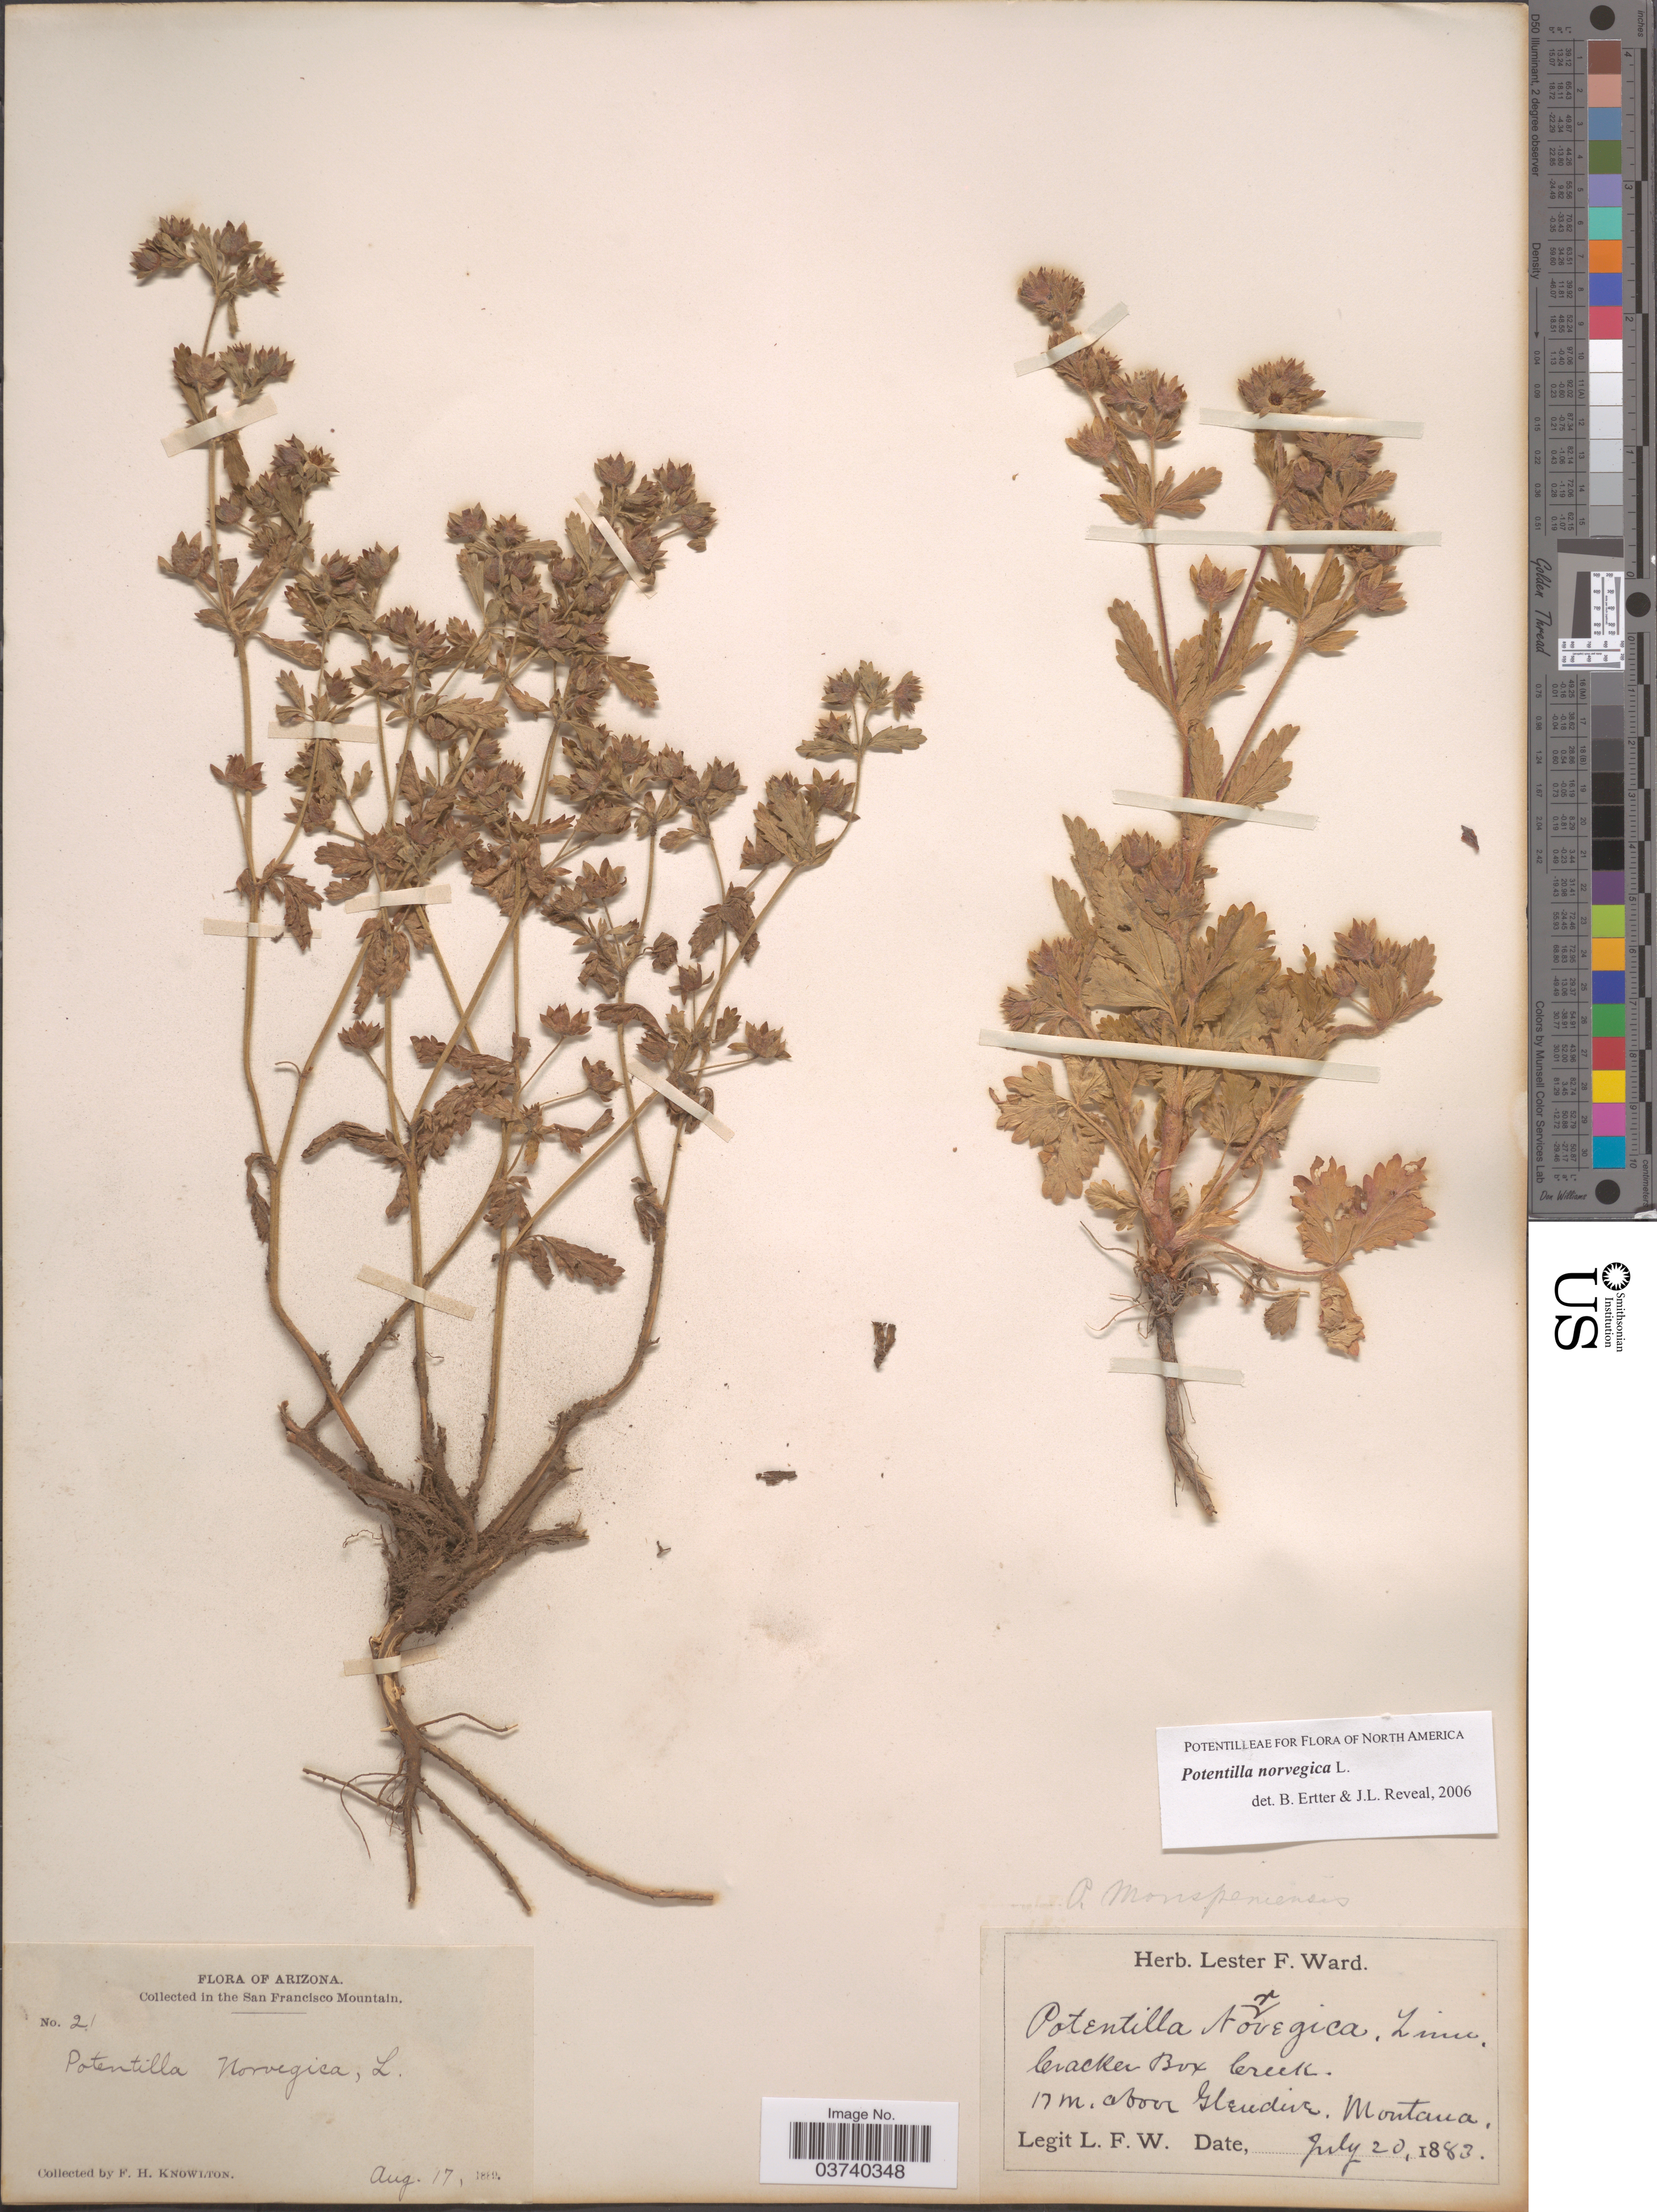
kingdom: Plantae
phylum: Tracheophyta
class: Magnoliopsida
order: Rosales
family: Rosaceae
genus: Potentilla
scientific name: Potentilla norvegica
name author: L.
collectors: L. F. Ward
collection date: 1883-07-20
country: United States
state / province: Montana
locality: Cracker Box Creek. 17 m. above Glendive.